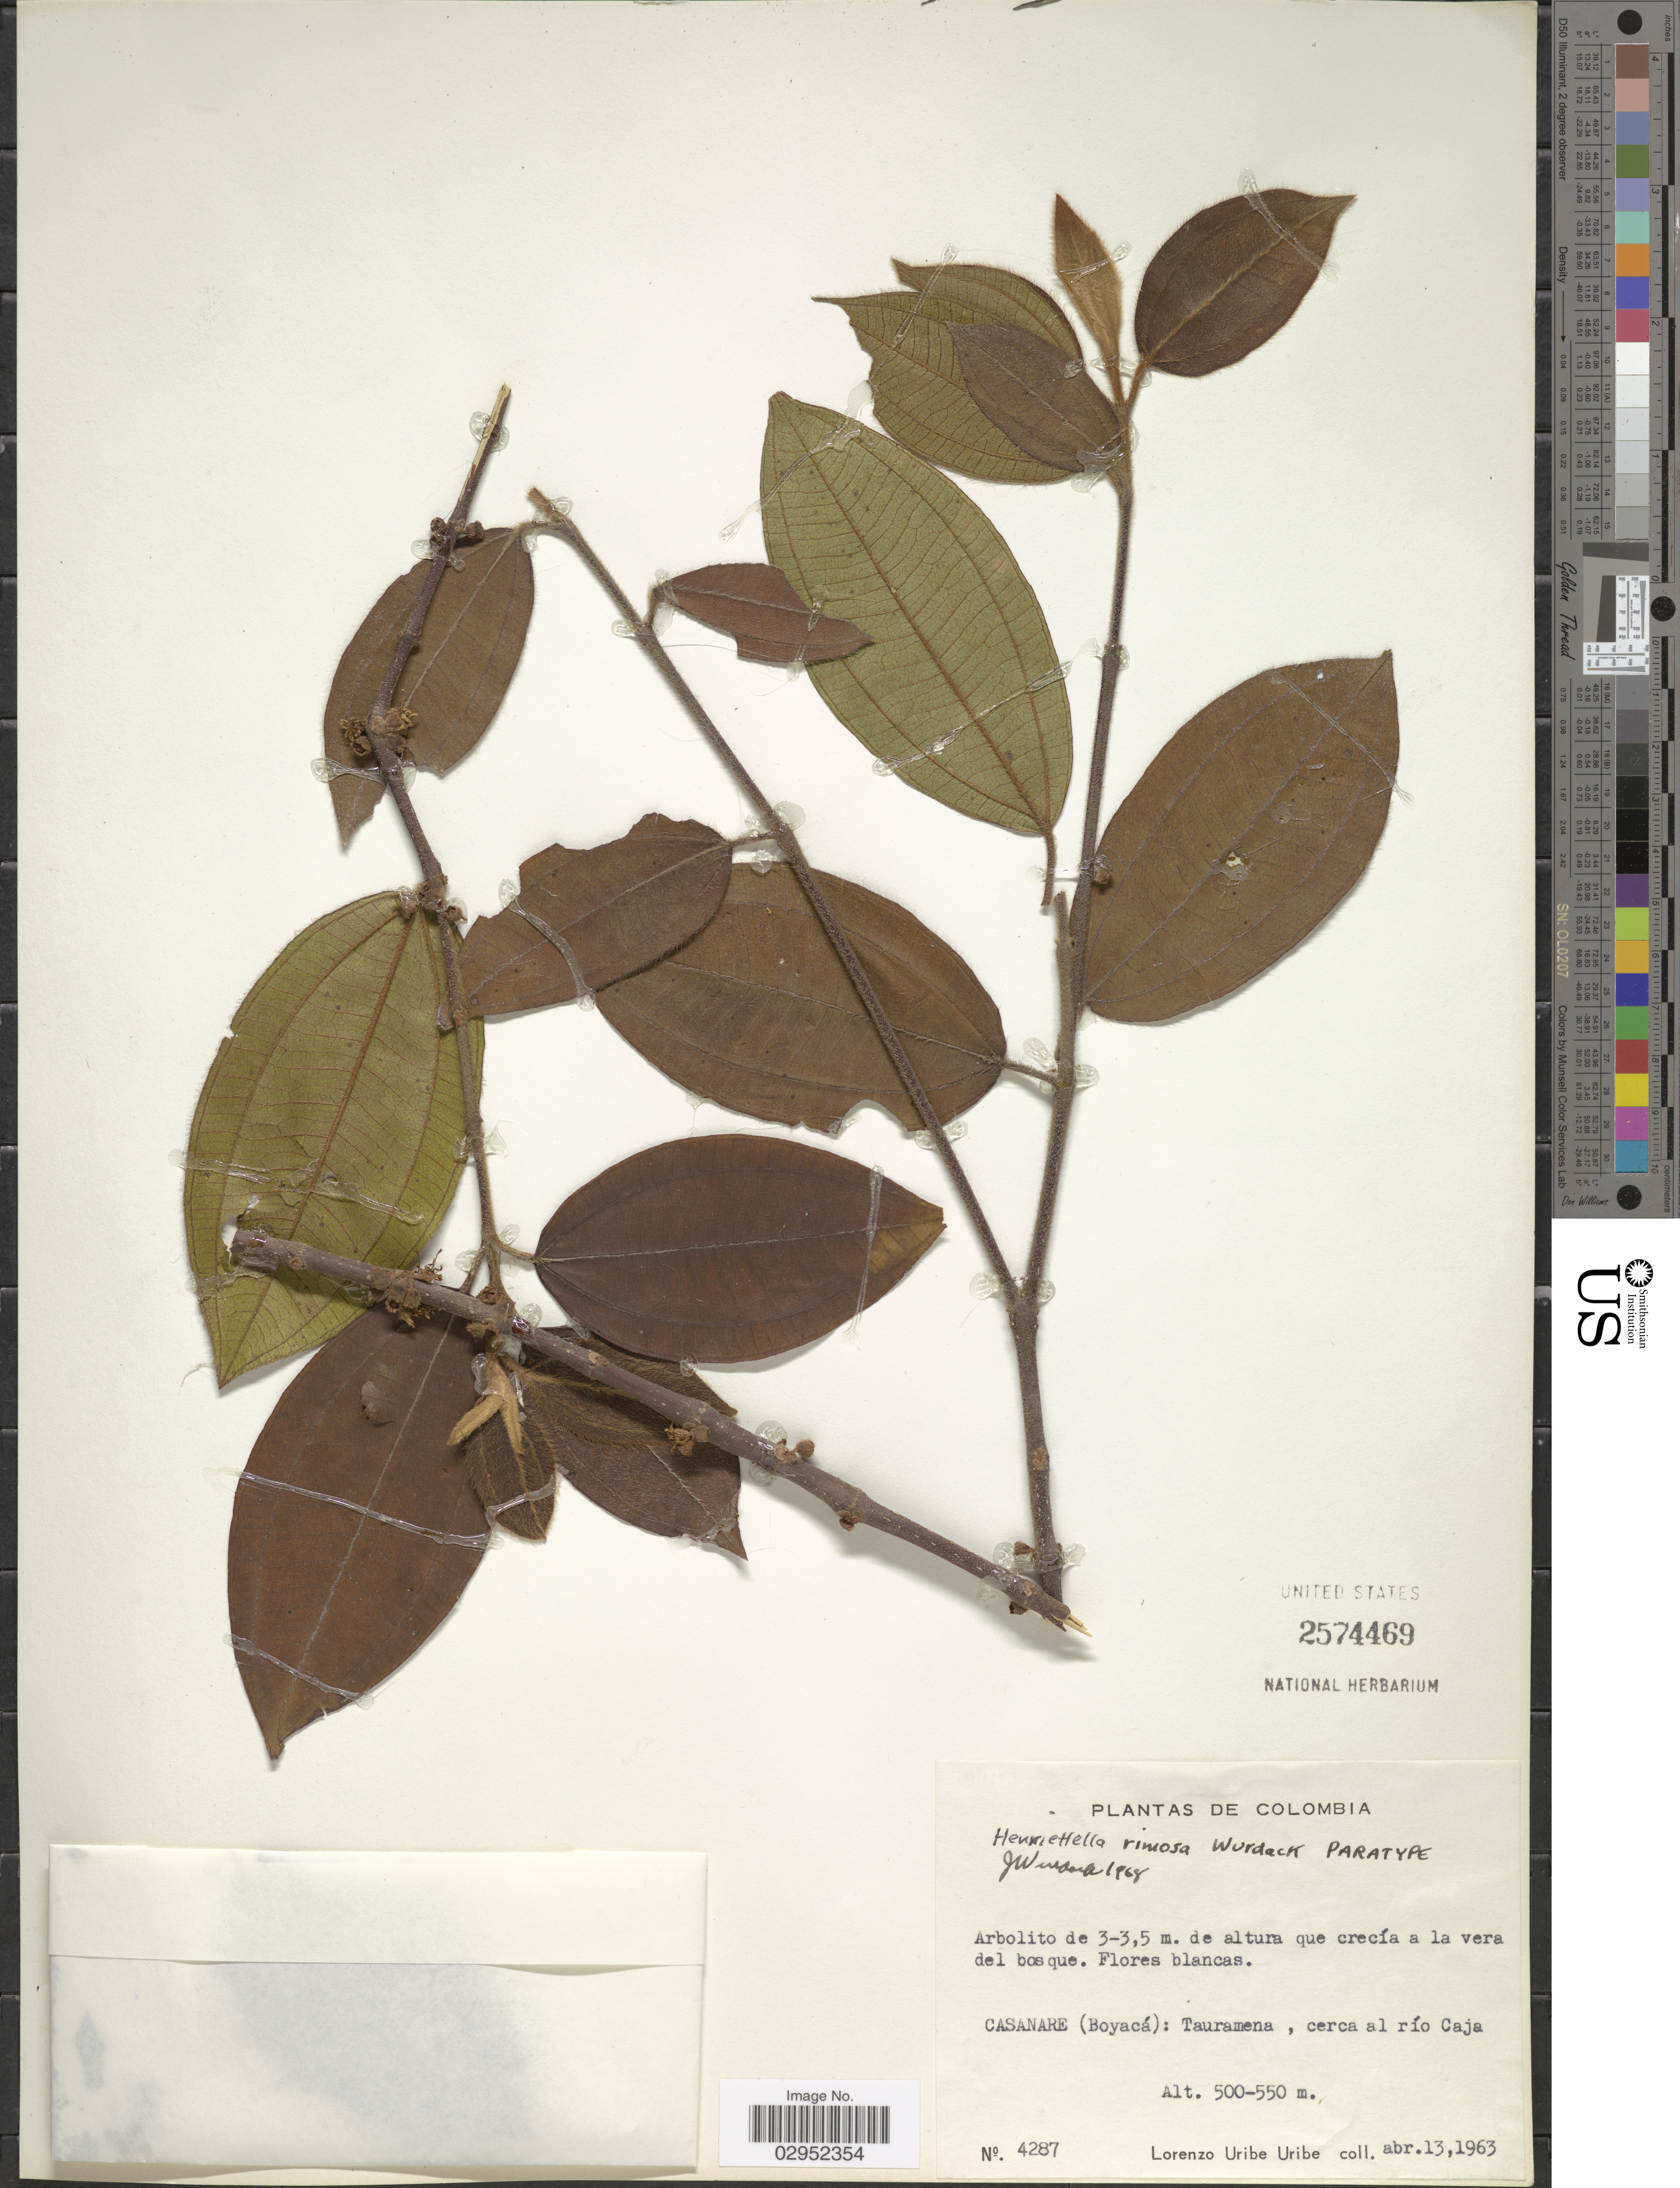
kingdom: Plantae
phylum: Tracheophyta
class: Magnoliopsida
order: Myrtales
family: Melastomataceae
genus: Henriettea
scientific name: Henriettea rimosa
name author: (Wurdack) Penneys et al.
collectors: L. Uribe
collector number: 4287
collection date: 1963-04-13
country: Colombia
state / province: Boyacá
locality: Casanare (Boyacá): Tauramena, cerca al río Caja.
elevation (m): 500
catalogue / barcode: US 2574469